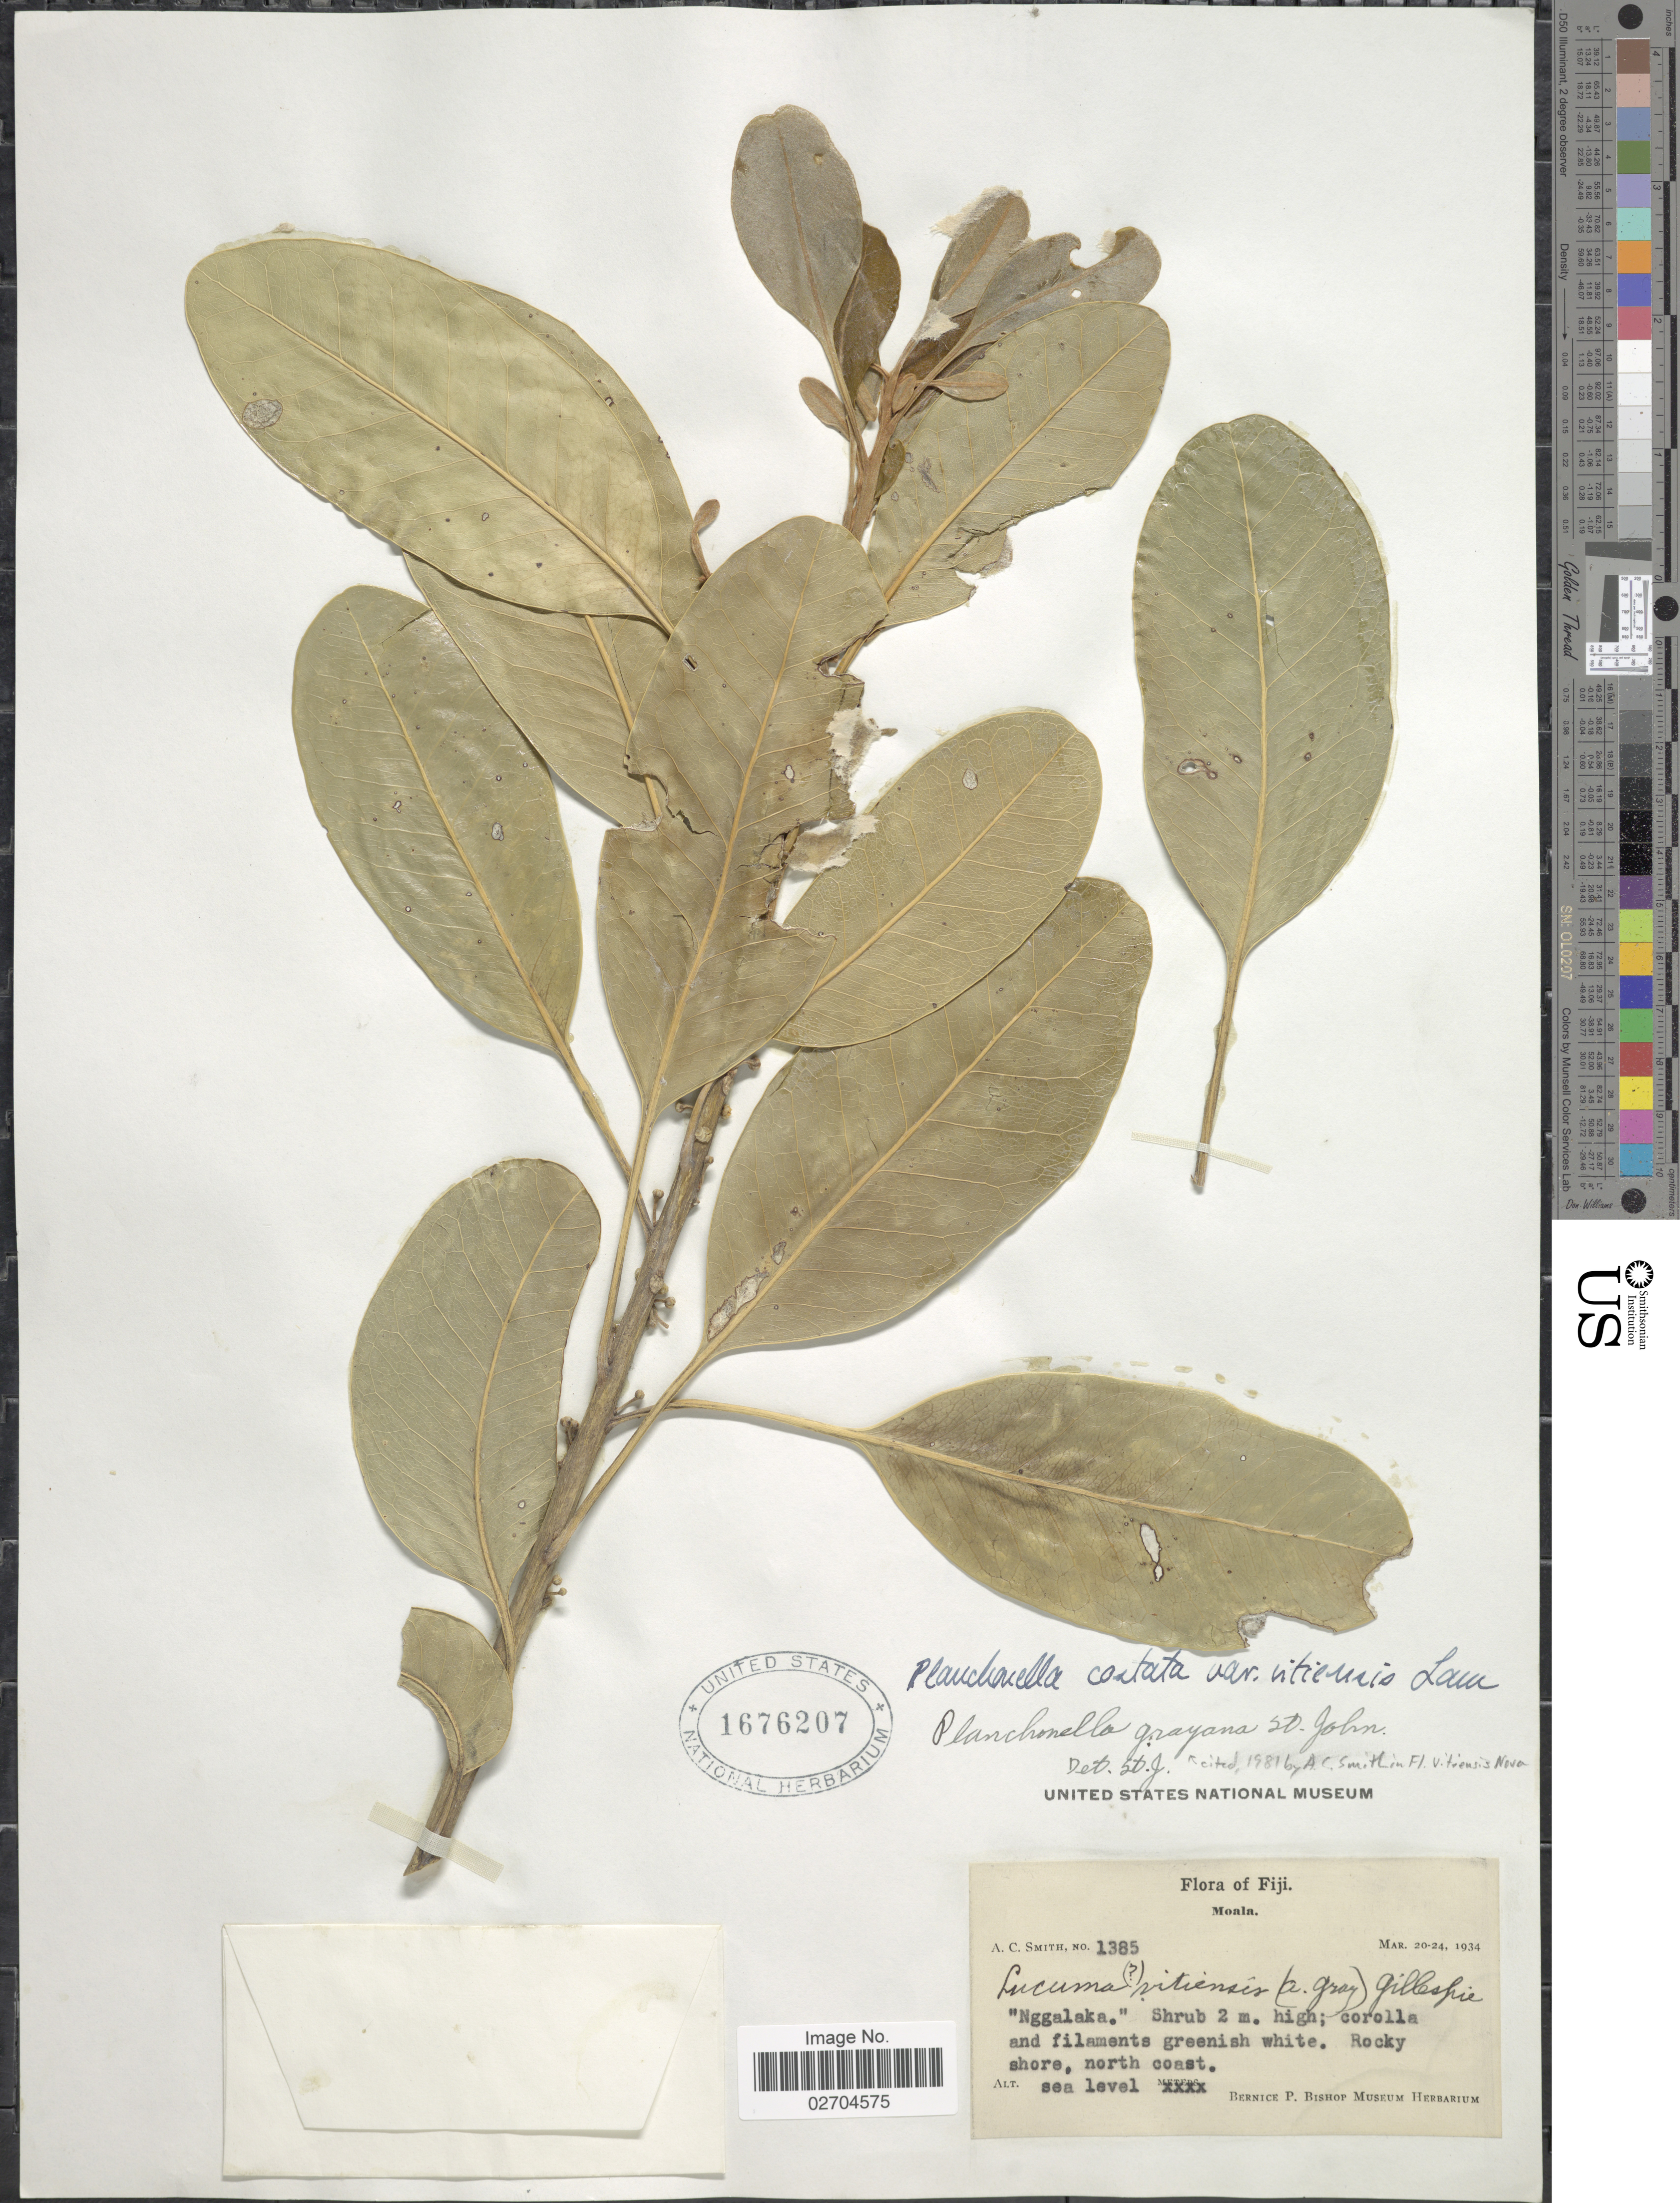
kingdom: Plantae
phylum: Tracheophyta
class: Magnoliopsida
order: Ericales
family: Sapotaceae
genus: Planchonella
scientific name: Planchonella grayana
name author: St. John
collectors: A. C. Smith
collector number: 1385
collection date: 1934-03-20/1934-03-24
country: Fiji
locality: Moala, Rocky shore, north coast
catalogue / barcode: US 1676207